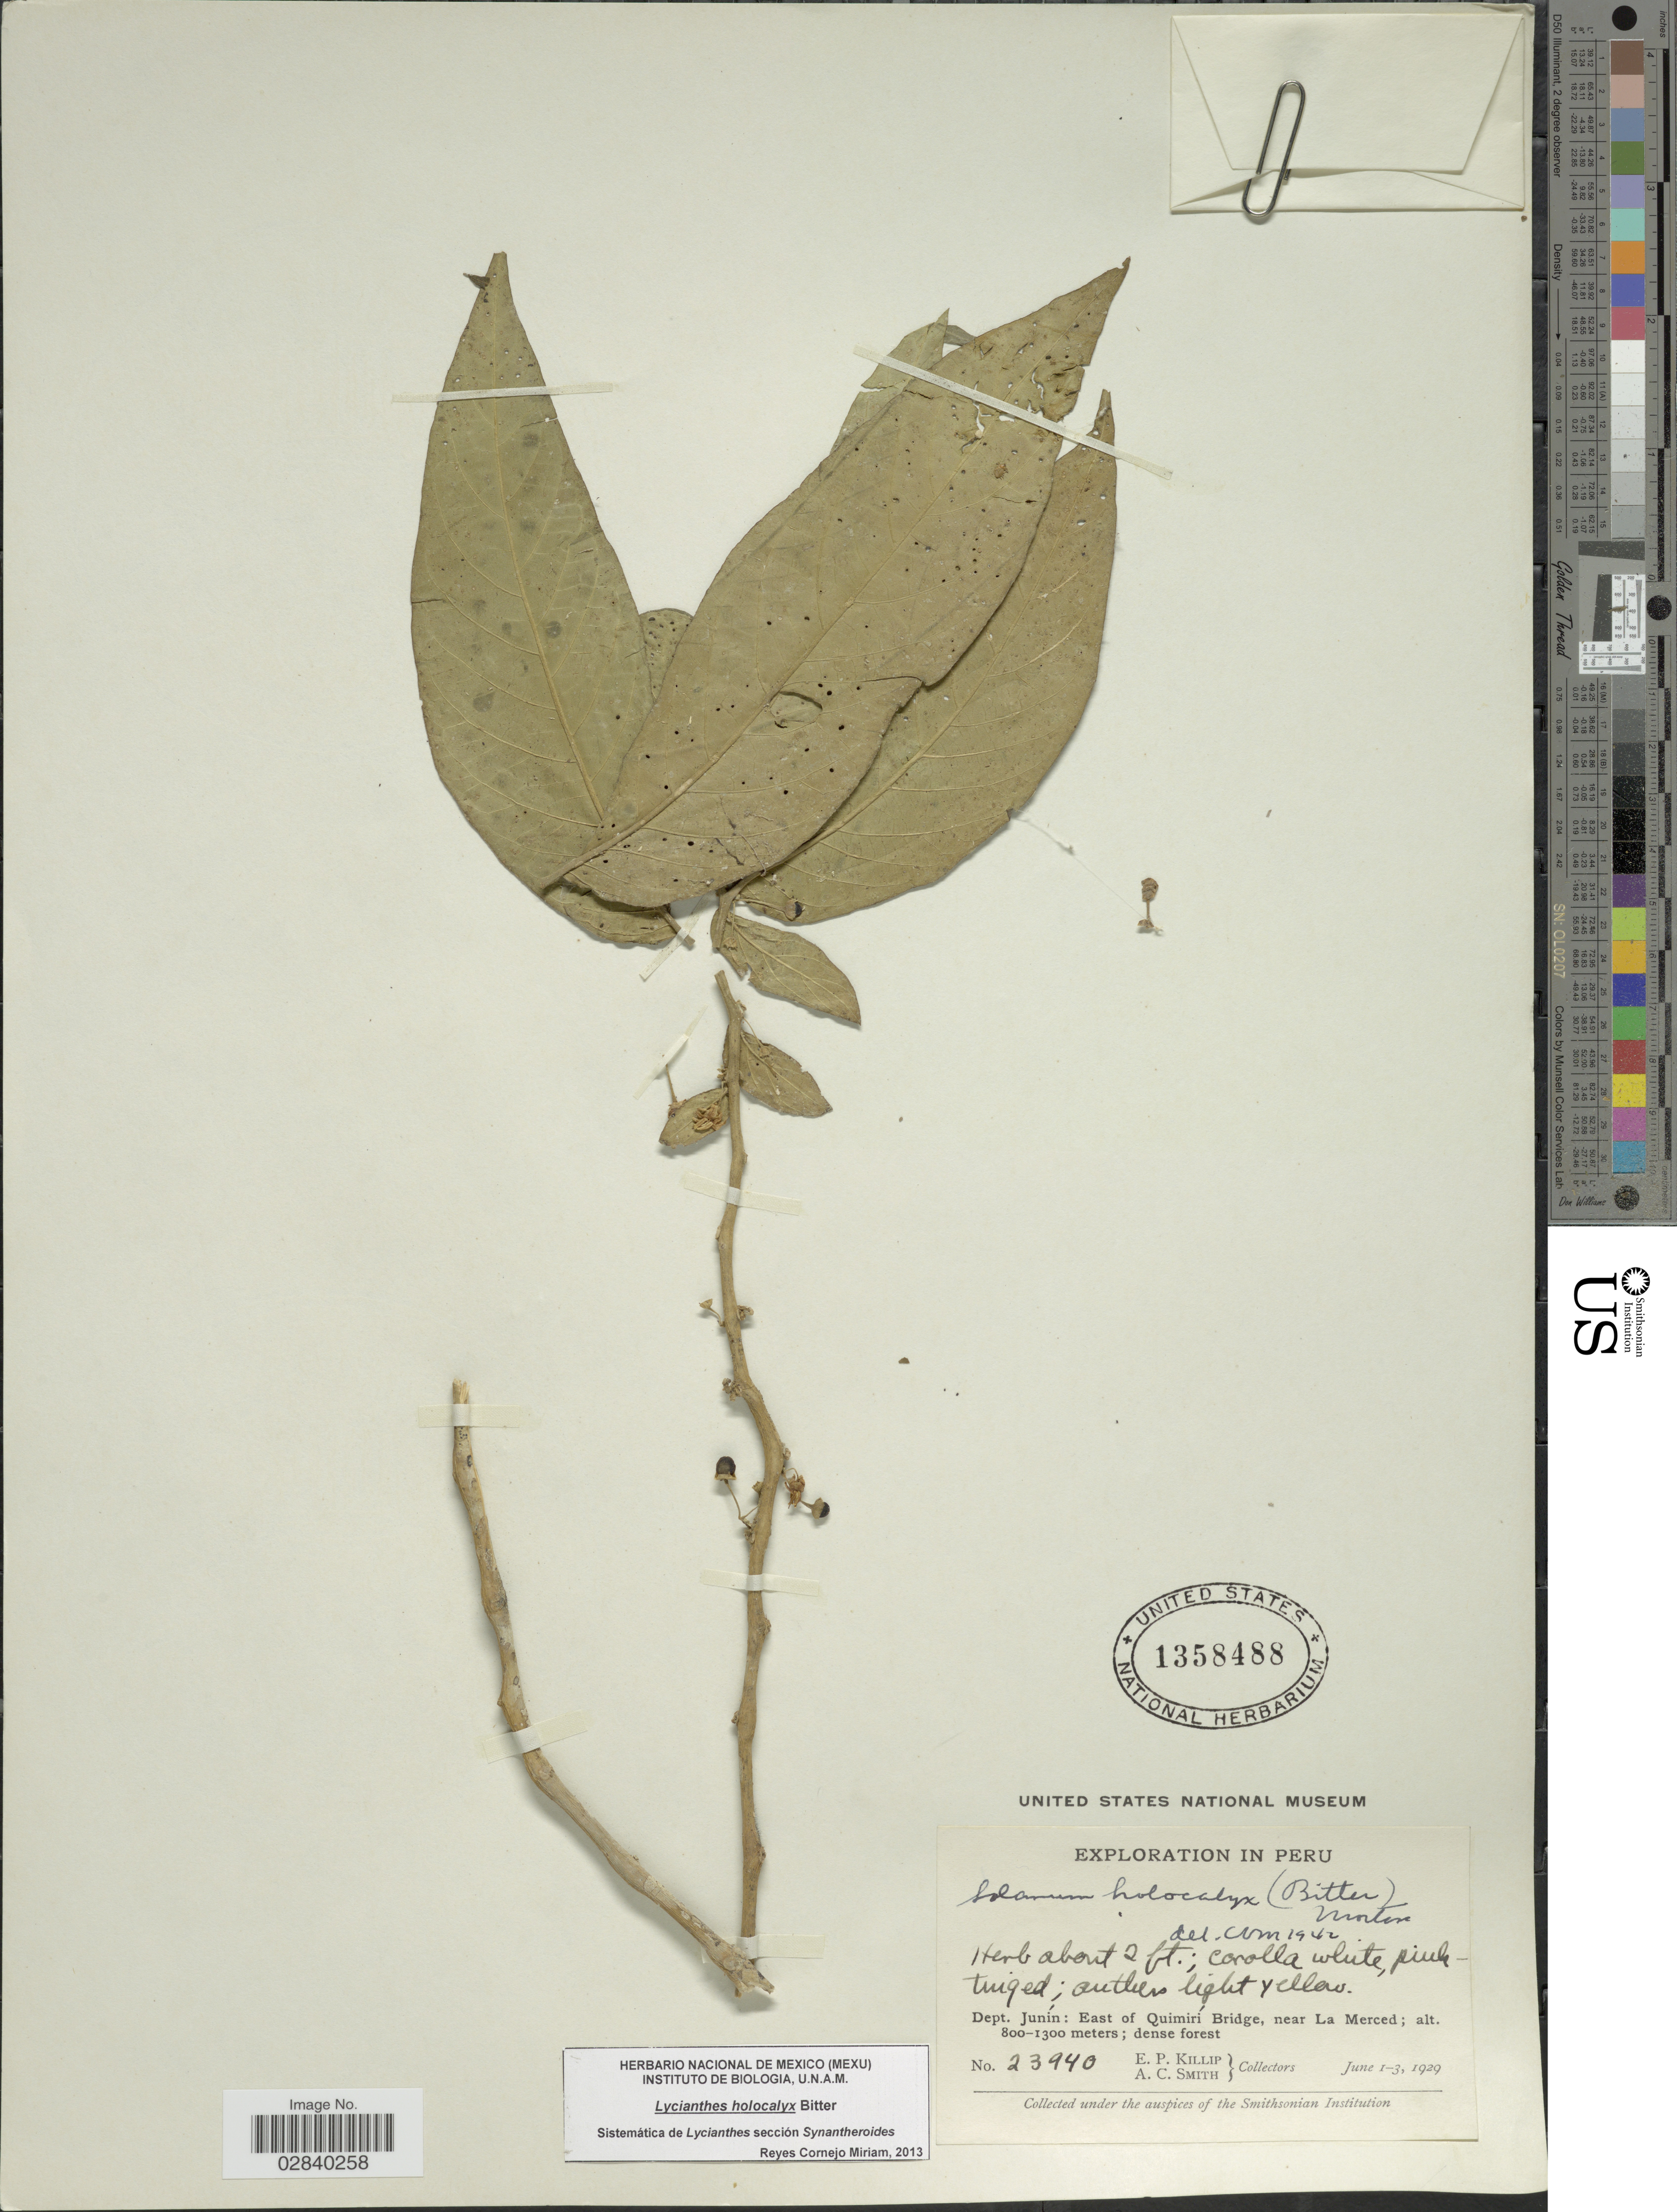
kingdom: Plantae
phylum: Tracheophyta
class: Magnoliopsida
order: Solanales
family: Solanaceae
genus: Lycianthes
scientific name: Lycianthes holocalyx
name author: Bitter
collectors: E. P. Killip & A. C. Smith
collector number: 23940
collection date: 1929-06-01/1929-06-03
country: Peru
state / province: Junín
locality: Dept. Junín: East of Quimiri Bridge, near La Merced.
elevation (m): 800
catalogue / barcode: US 1358488